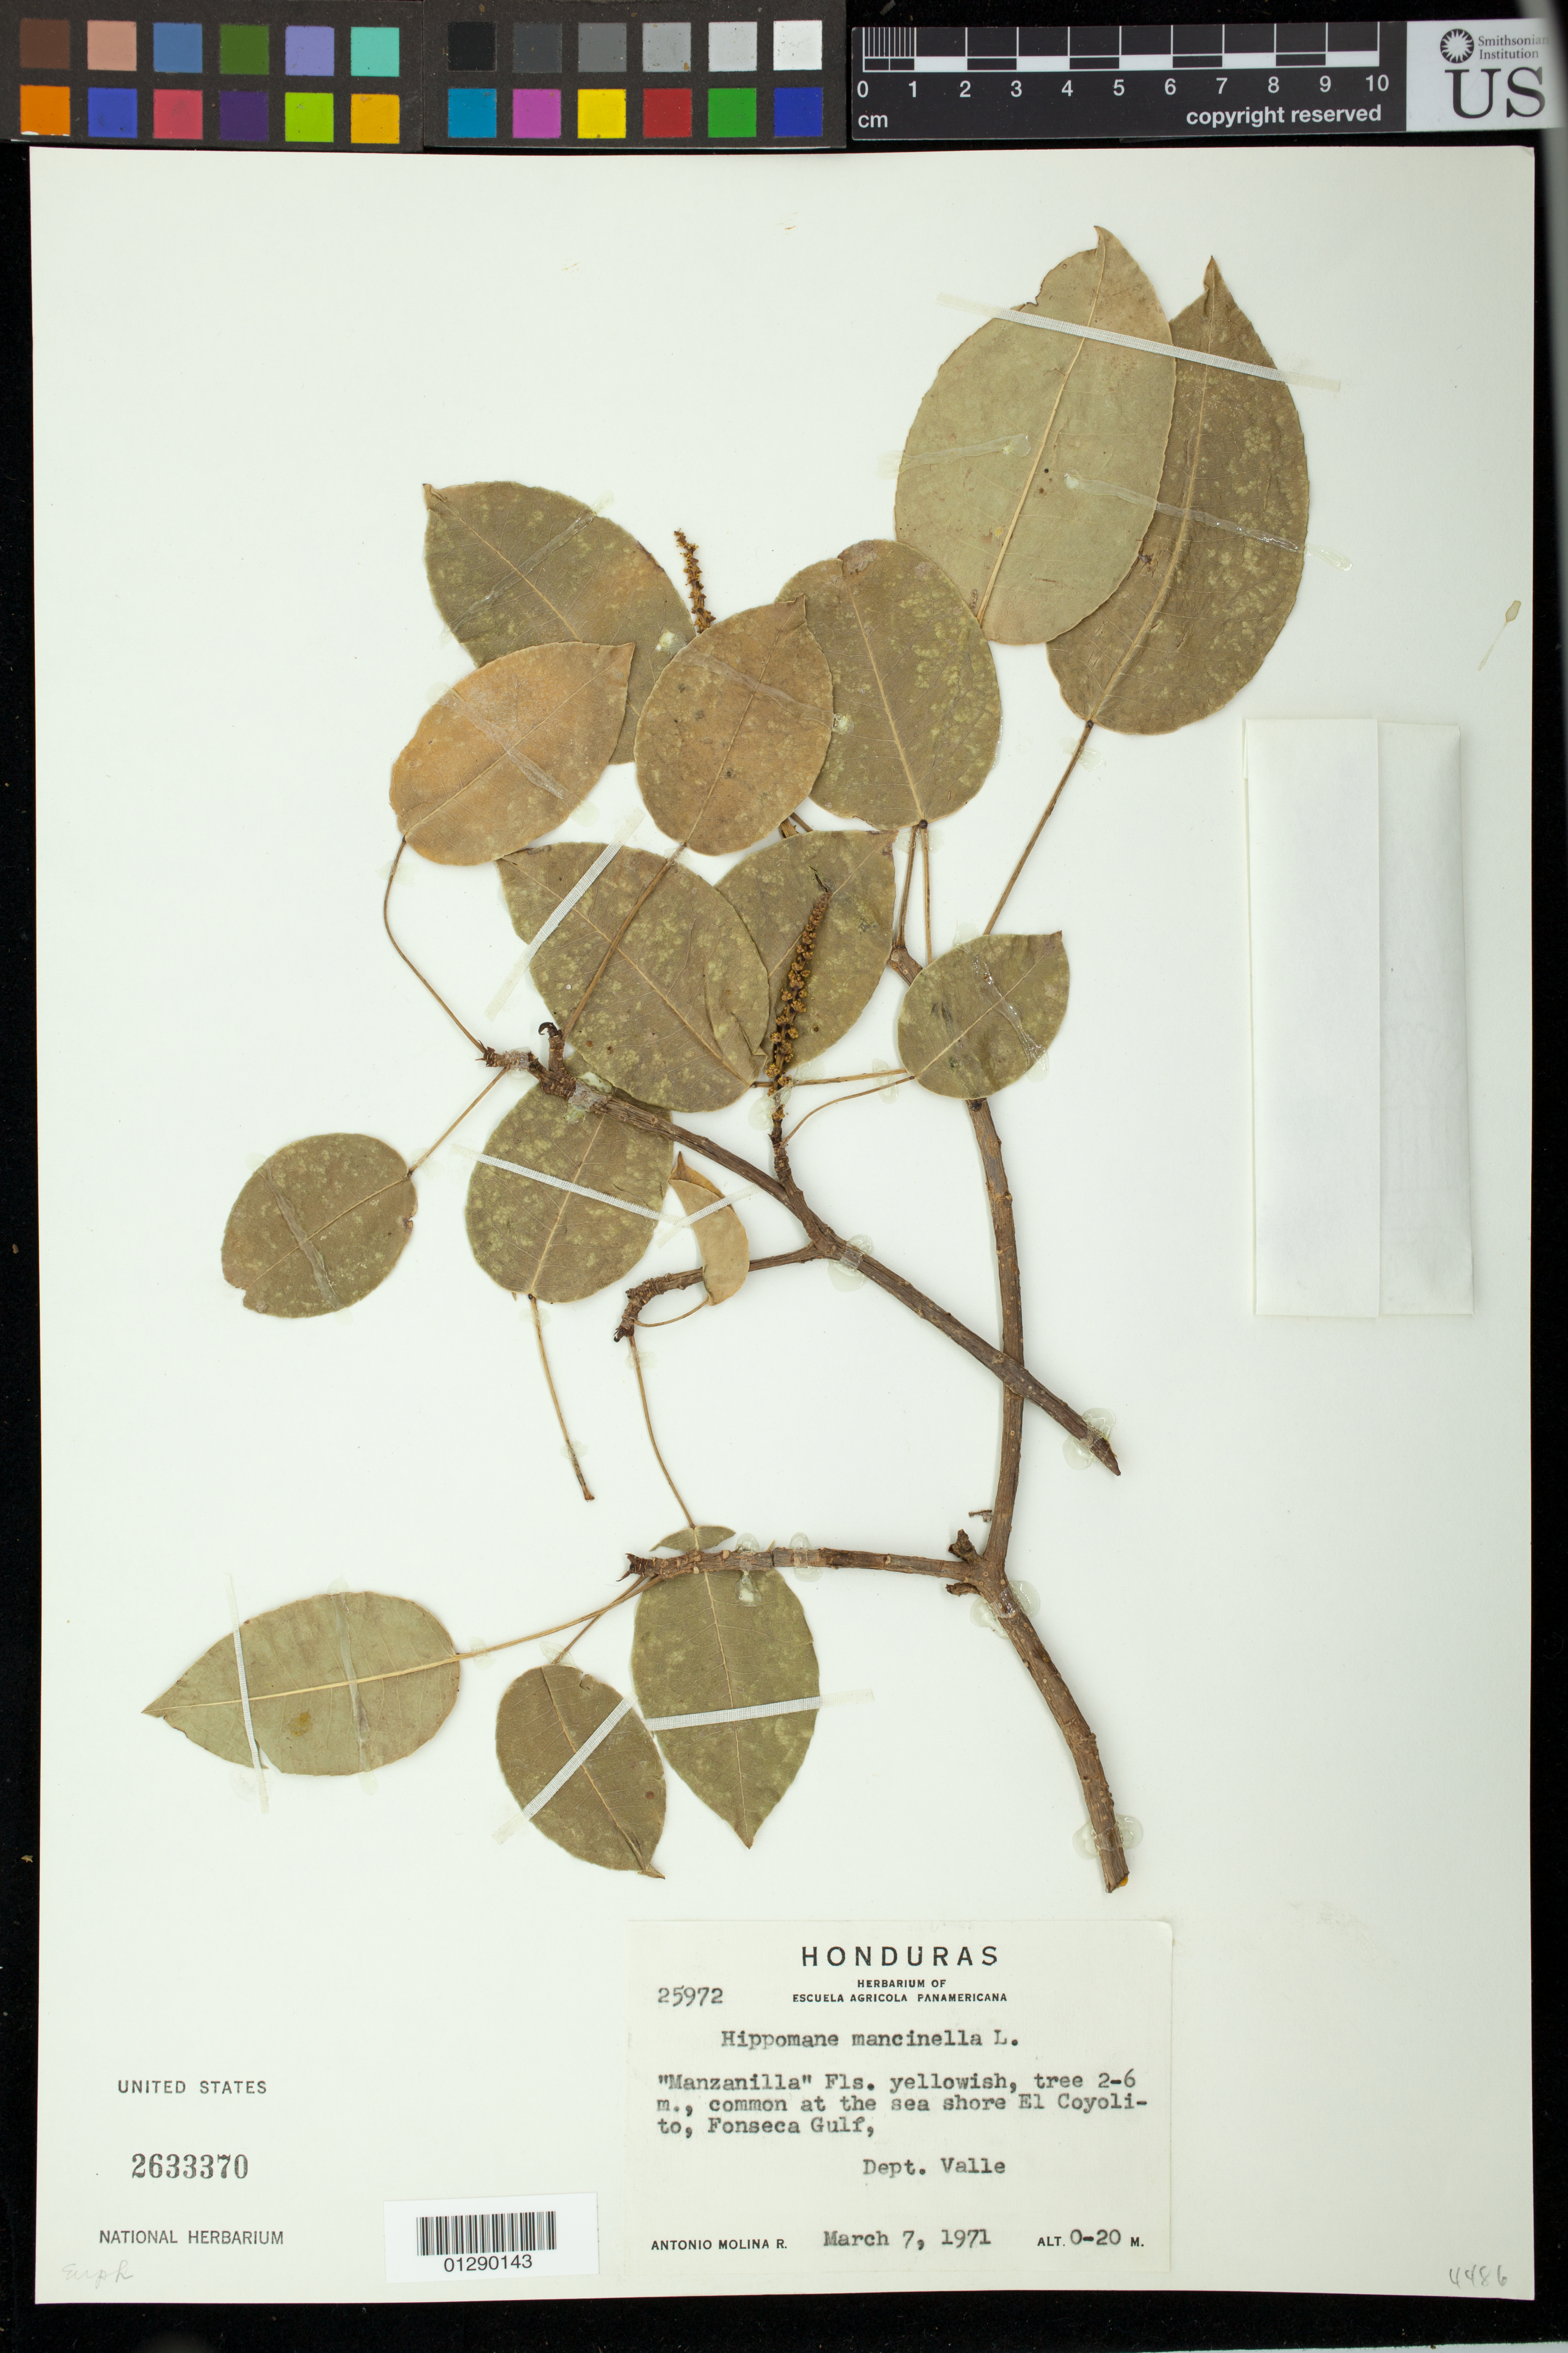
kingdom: Plantae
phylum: Tracheophyta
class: Magnoliopsida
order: Malpighiales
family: Euphorbiaceae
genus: Hippomane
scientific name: Hippomane mancinella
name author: L.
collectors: A. Molina R.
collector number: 25972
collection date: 1971-03-07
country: Honduras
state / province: Valle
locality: seashore El Coyolito, Fonseca Gulf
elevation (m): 0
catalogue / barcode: US 2633370